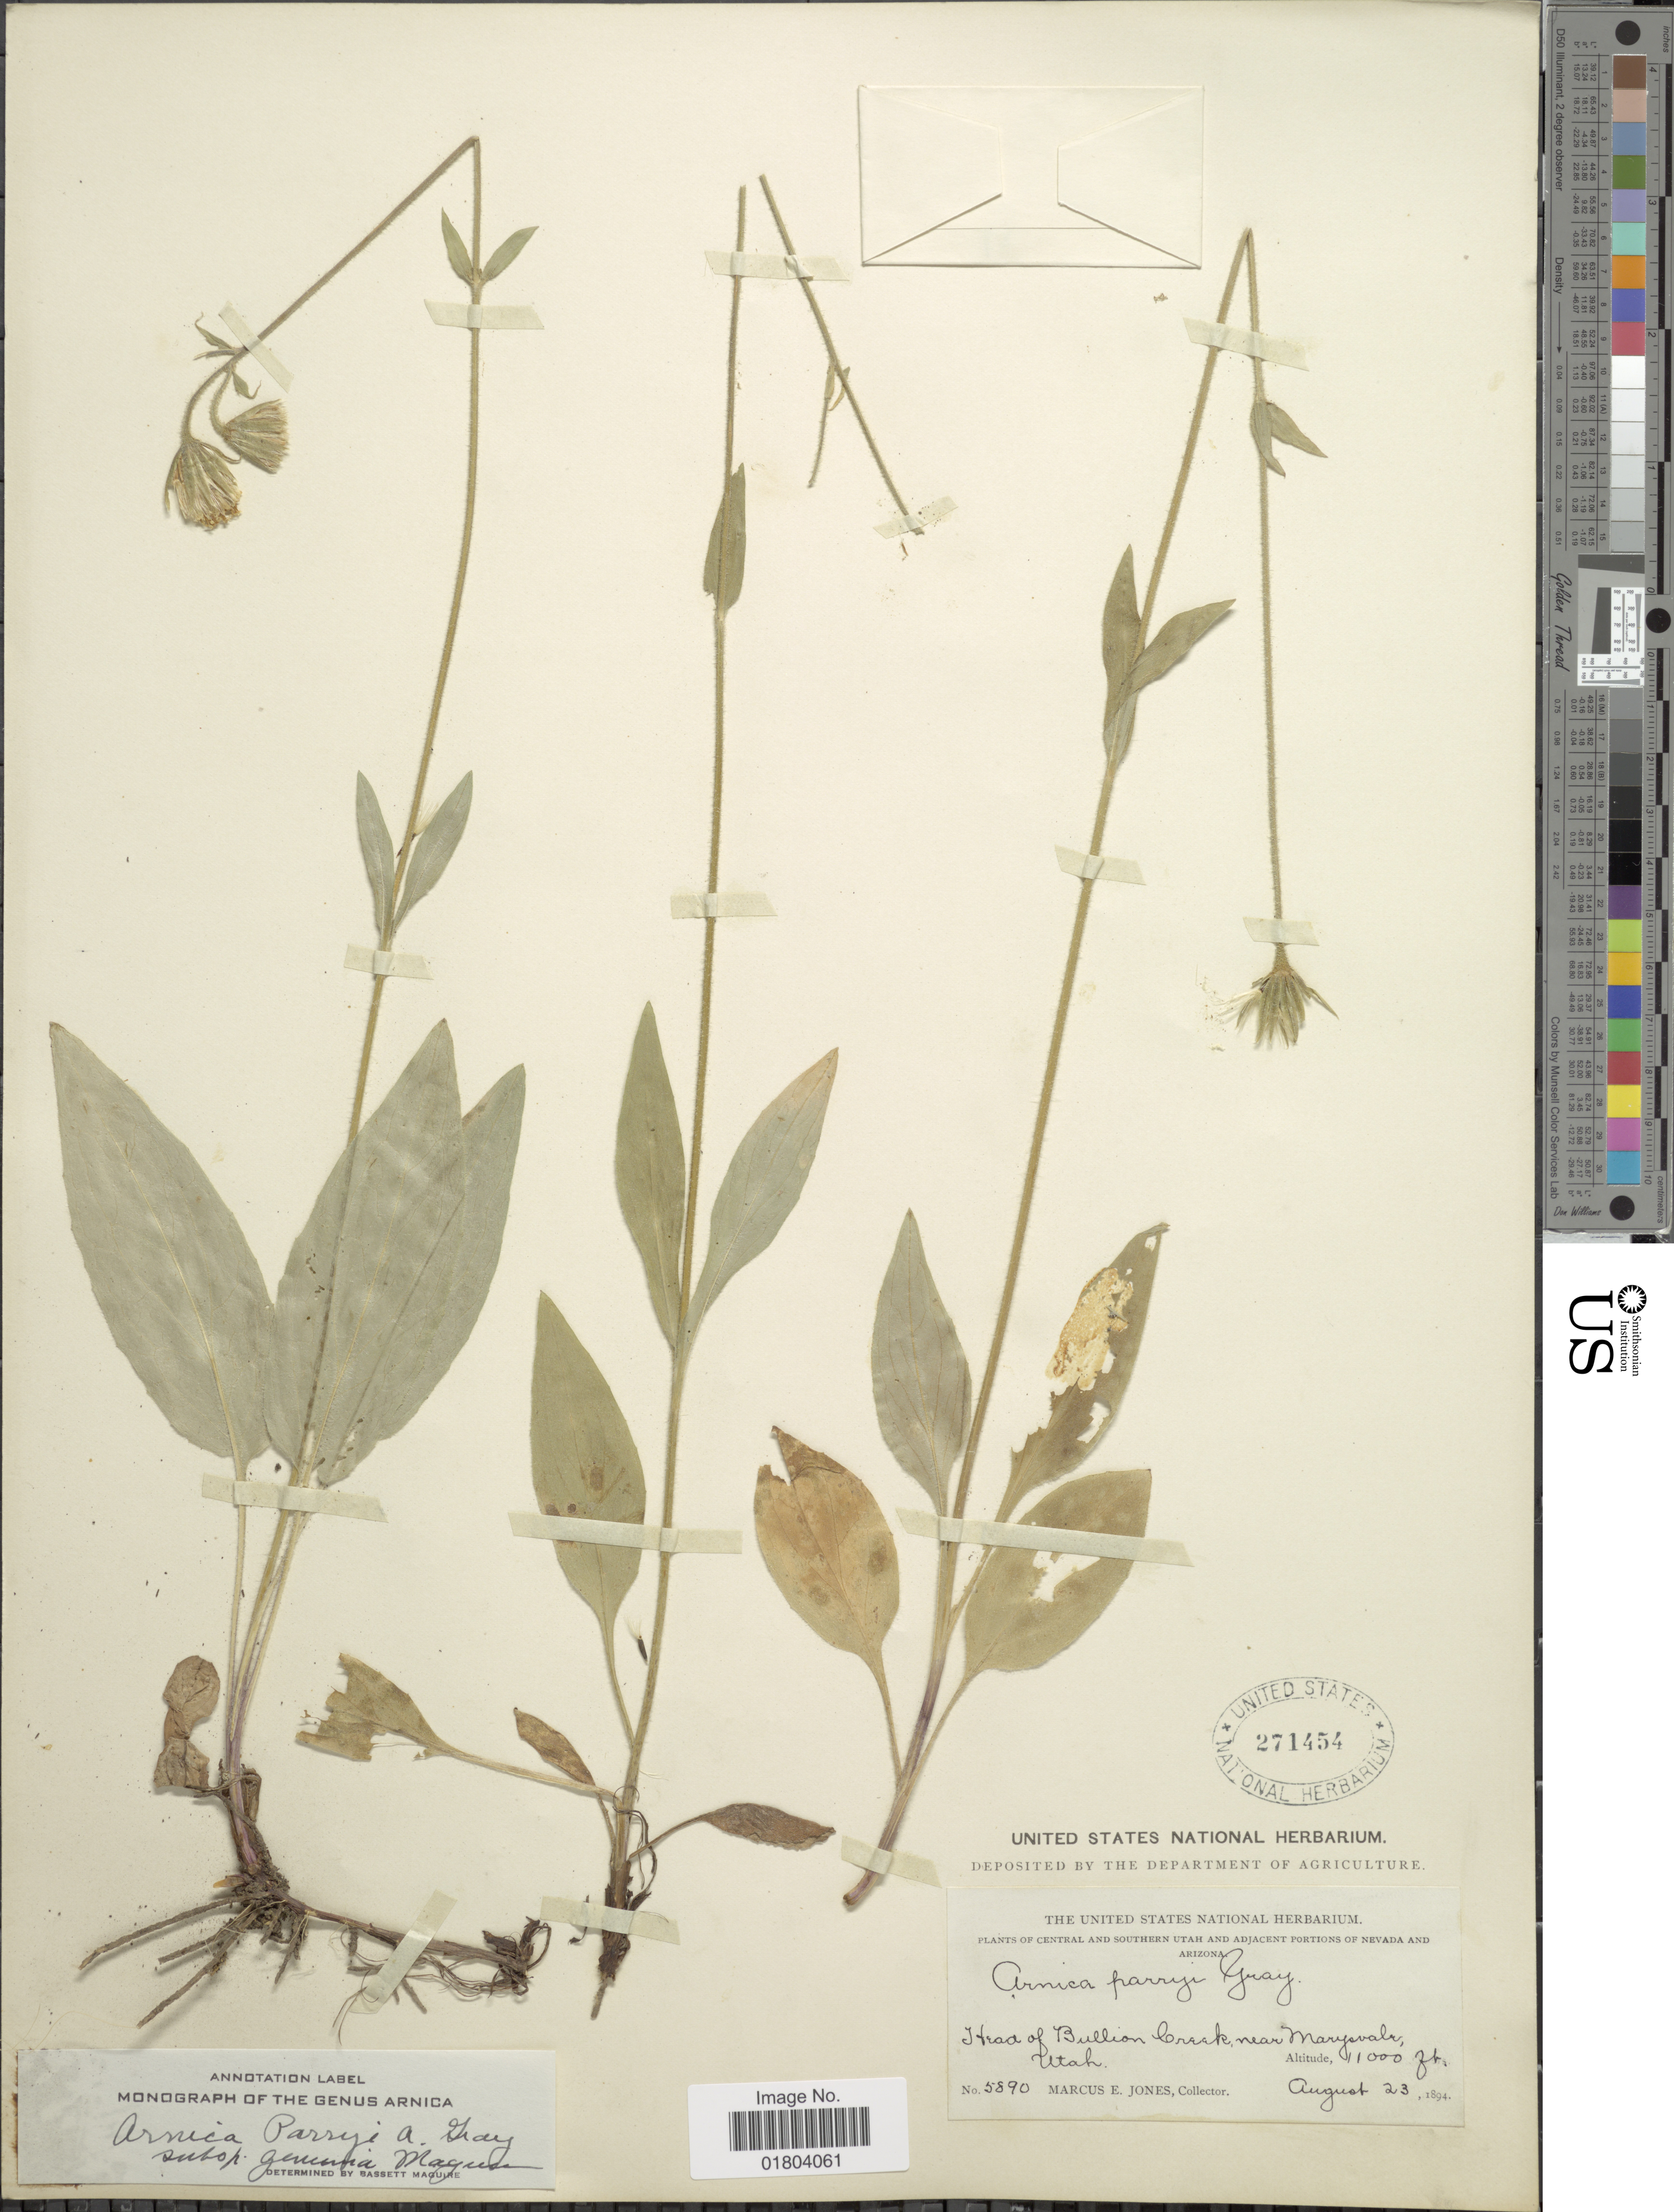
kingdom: Plantae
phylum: Tracheophyta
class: Magnoliopsida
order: Asterales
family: Asteraceae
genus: Arnica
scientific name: Arnica parryi subsp. genuina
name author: Maguire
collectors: M. E. Jones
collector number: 5890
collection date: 1894-08-23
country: United States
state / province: Utah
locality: Central and Southern Utah and Adjacent Portions of Nevada and Arizona, head of Bullion Creek, near Marysvale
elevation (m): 335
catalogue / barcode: US 271454